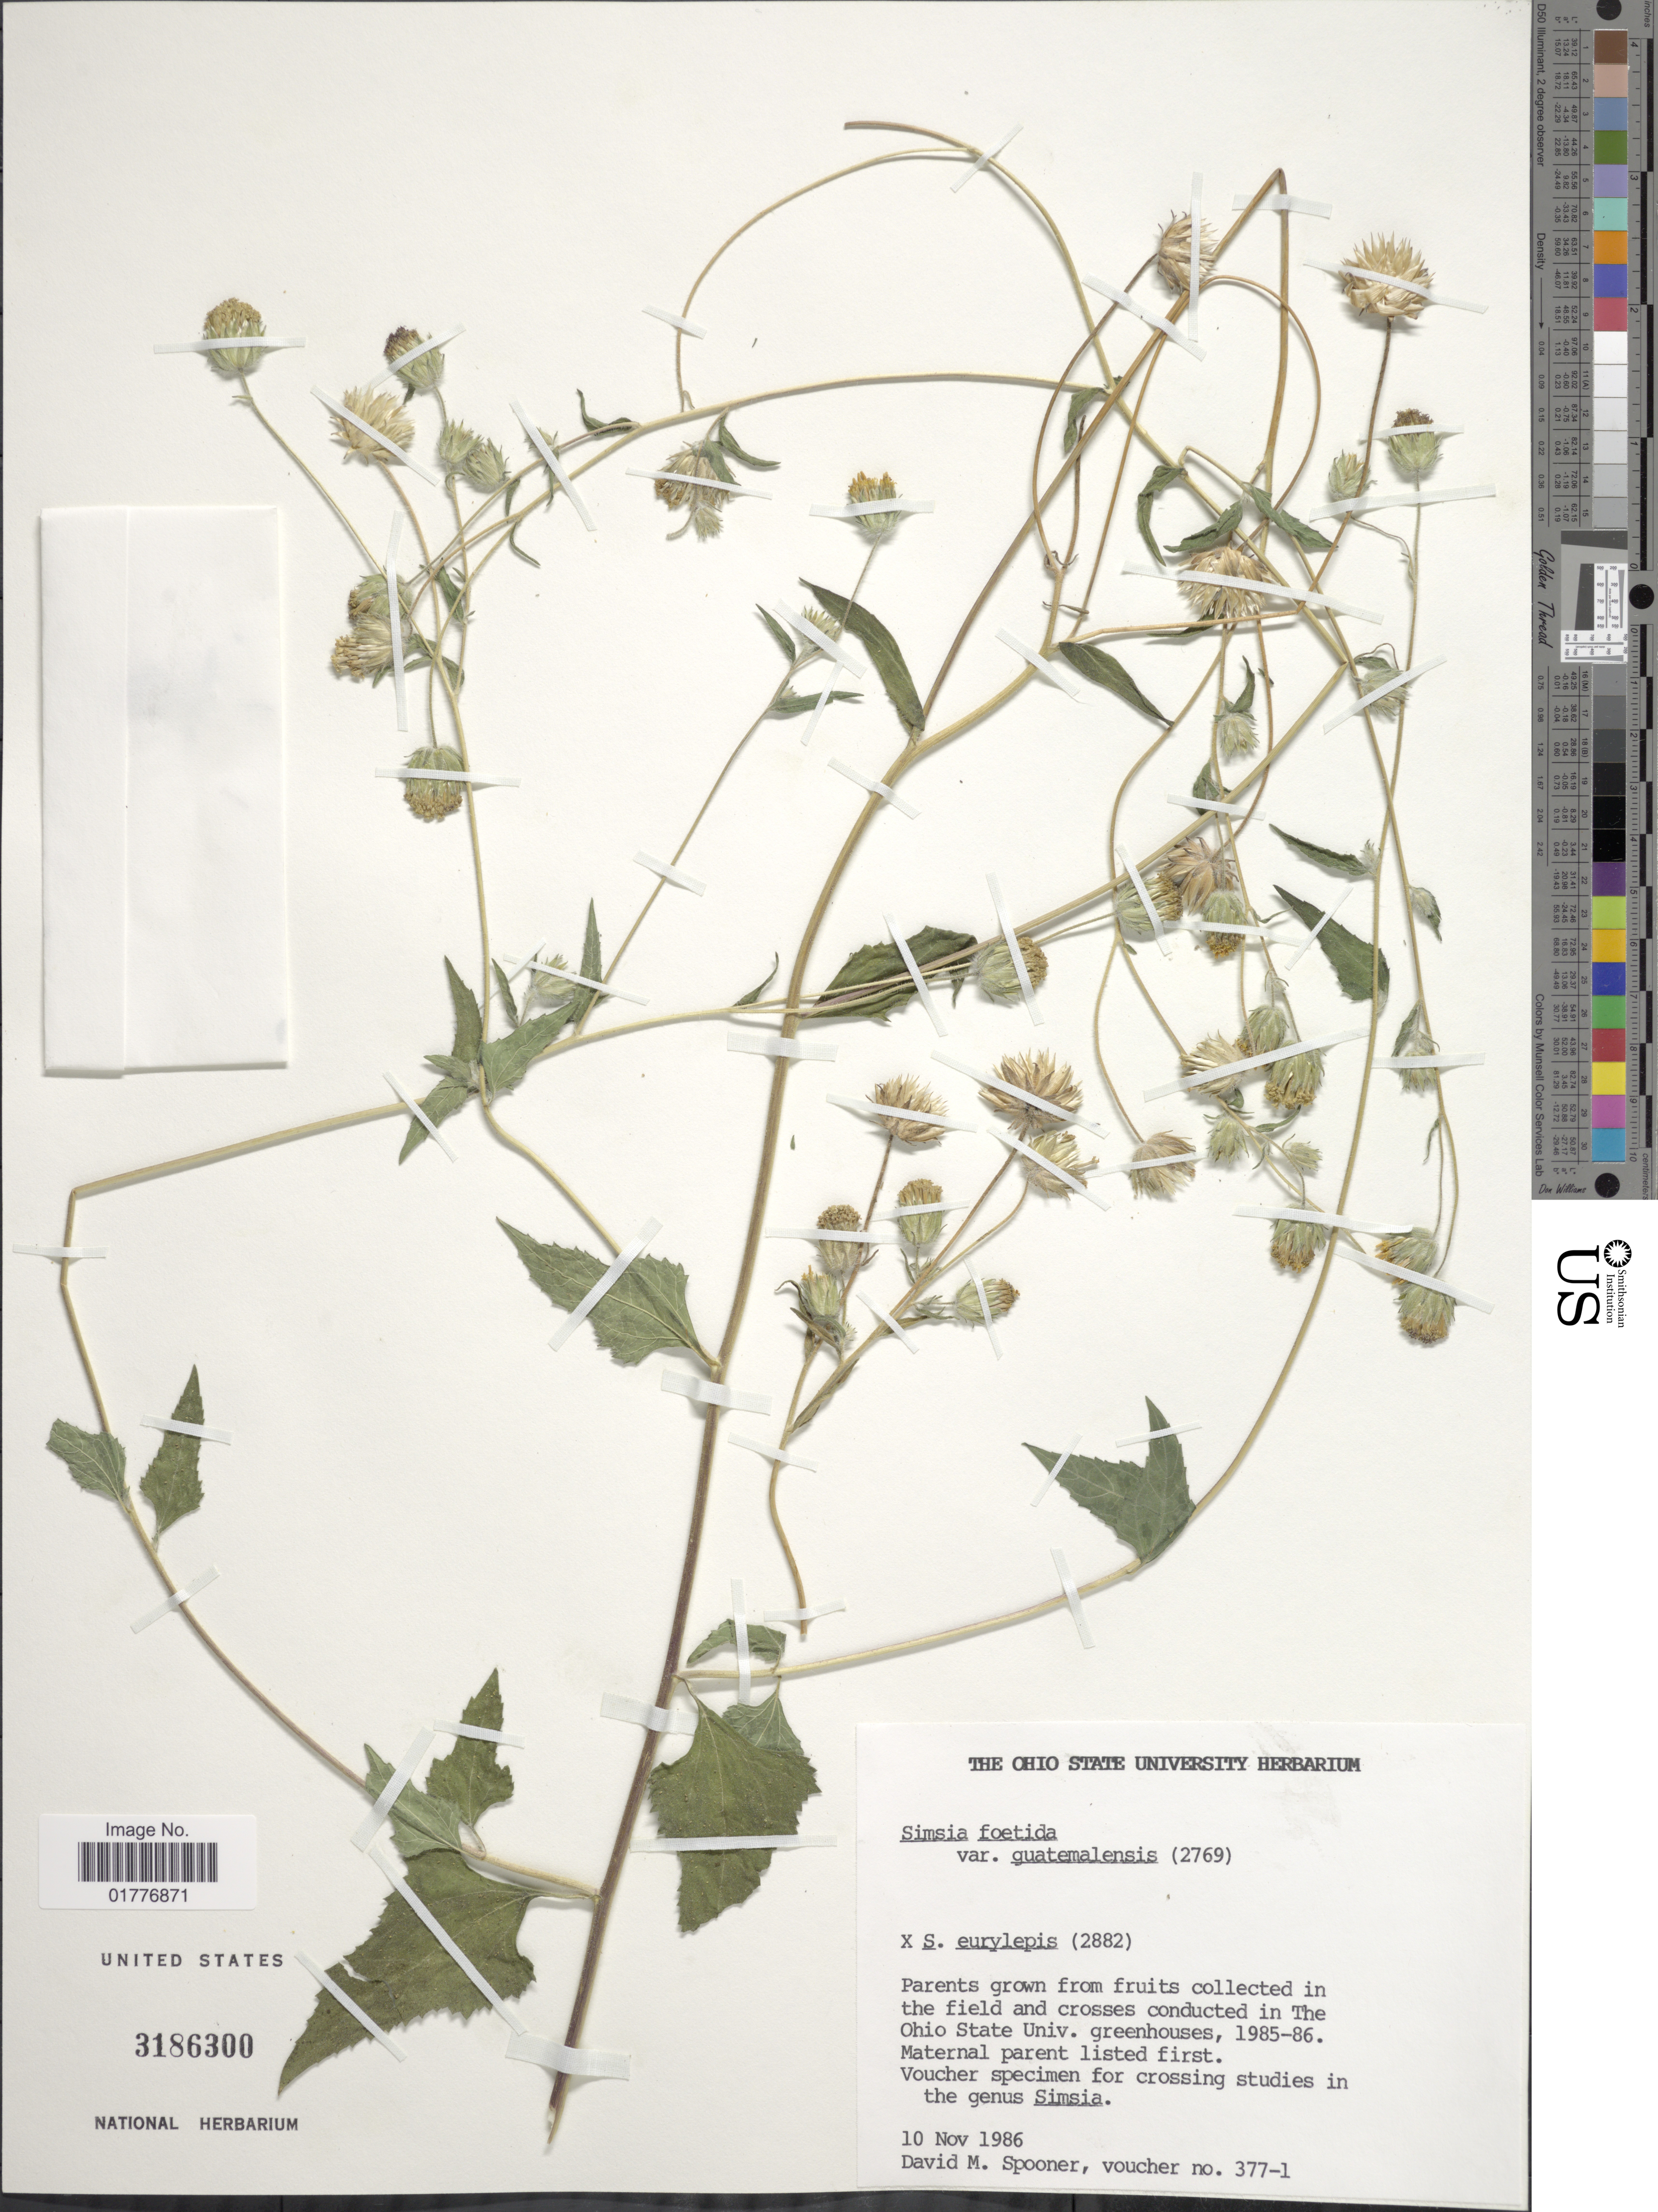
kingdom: Plantae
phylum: Tracheophyta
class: Magnoliopsida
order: Asterales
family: Asteraceae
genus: Simsia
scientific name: Simsia foetida var. foetida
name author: (Cav.) S.F. Blake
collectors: D. Spooner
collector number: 377-1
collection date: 1986-11-10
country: United States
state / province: Ohio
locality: In the field and crosses conducted in the Ohio State Univ. greenhouses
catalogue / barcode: US 3186300